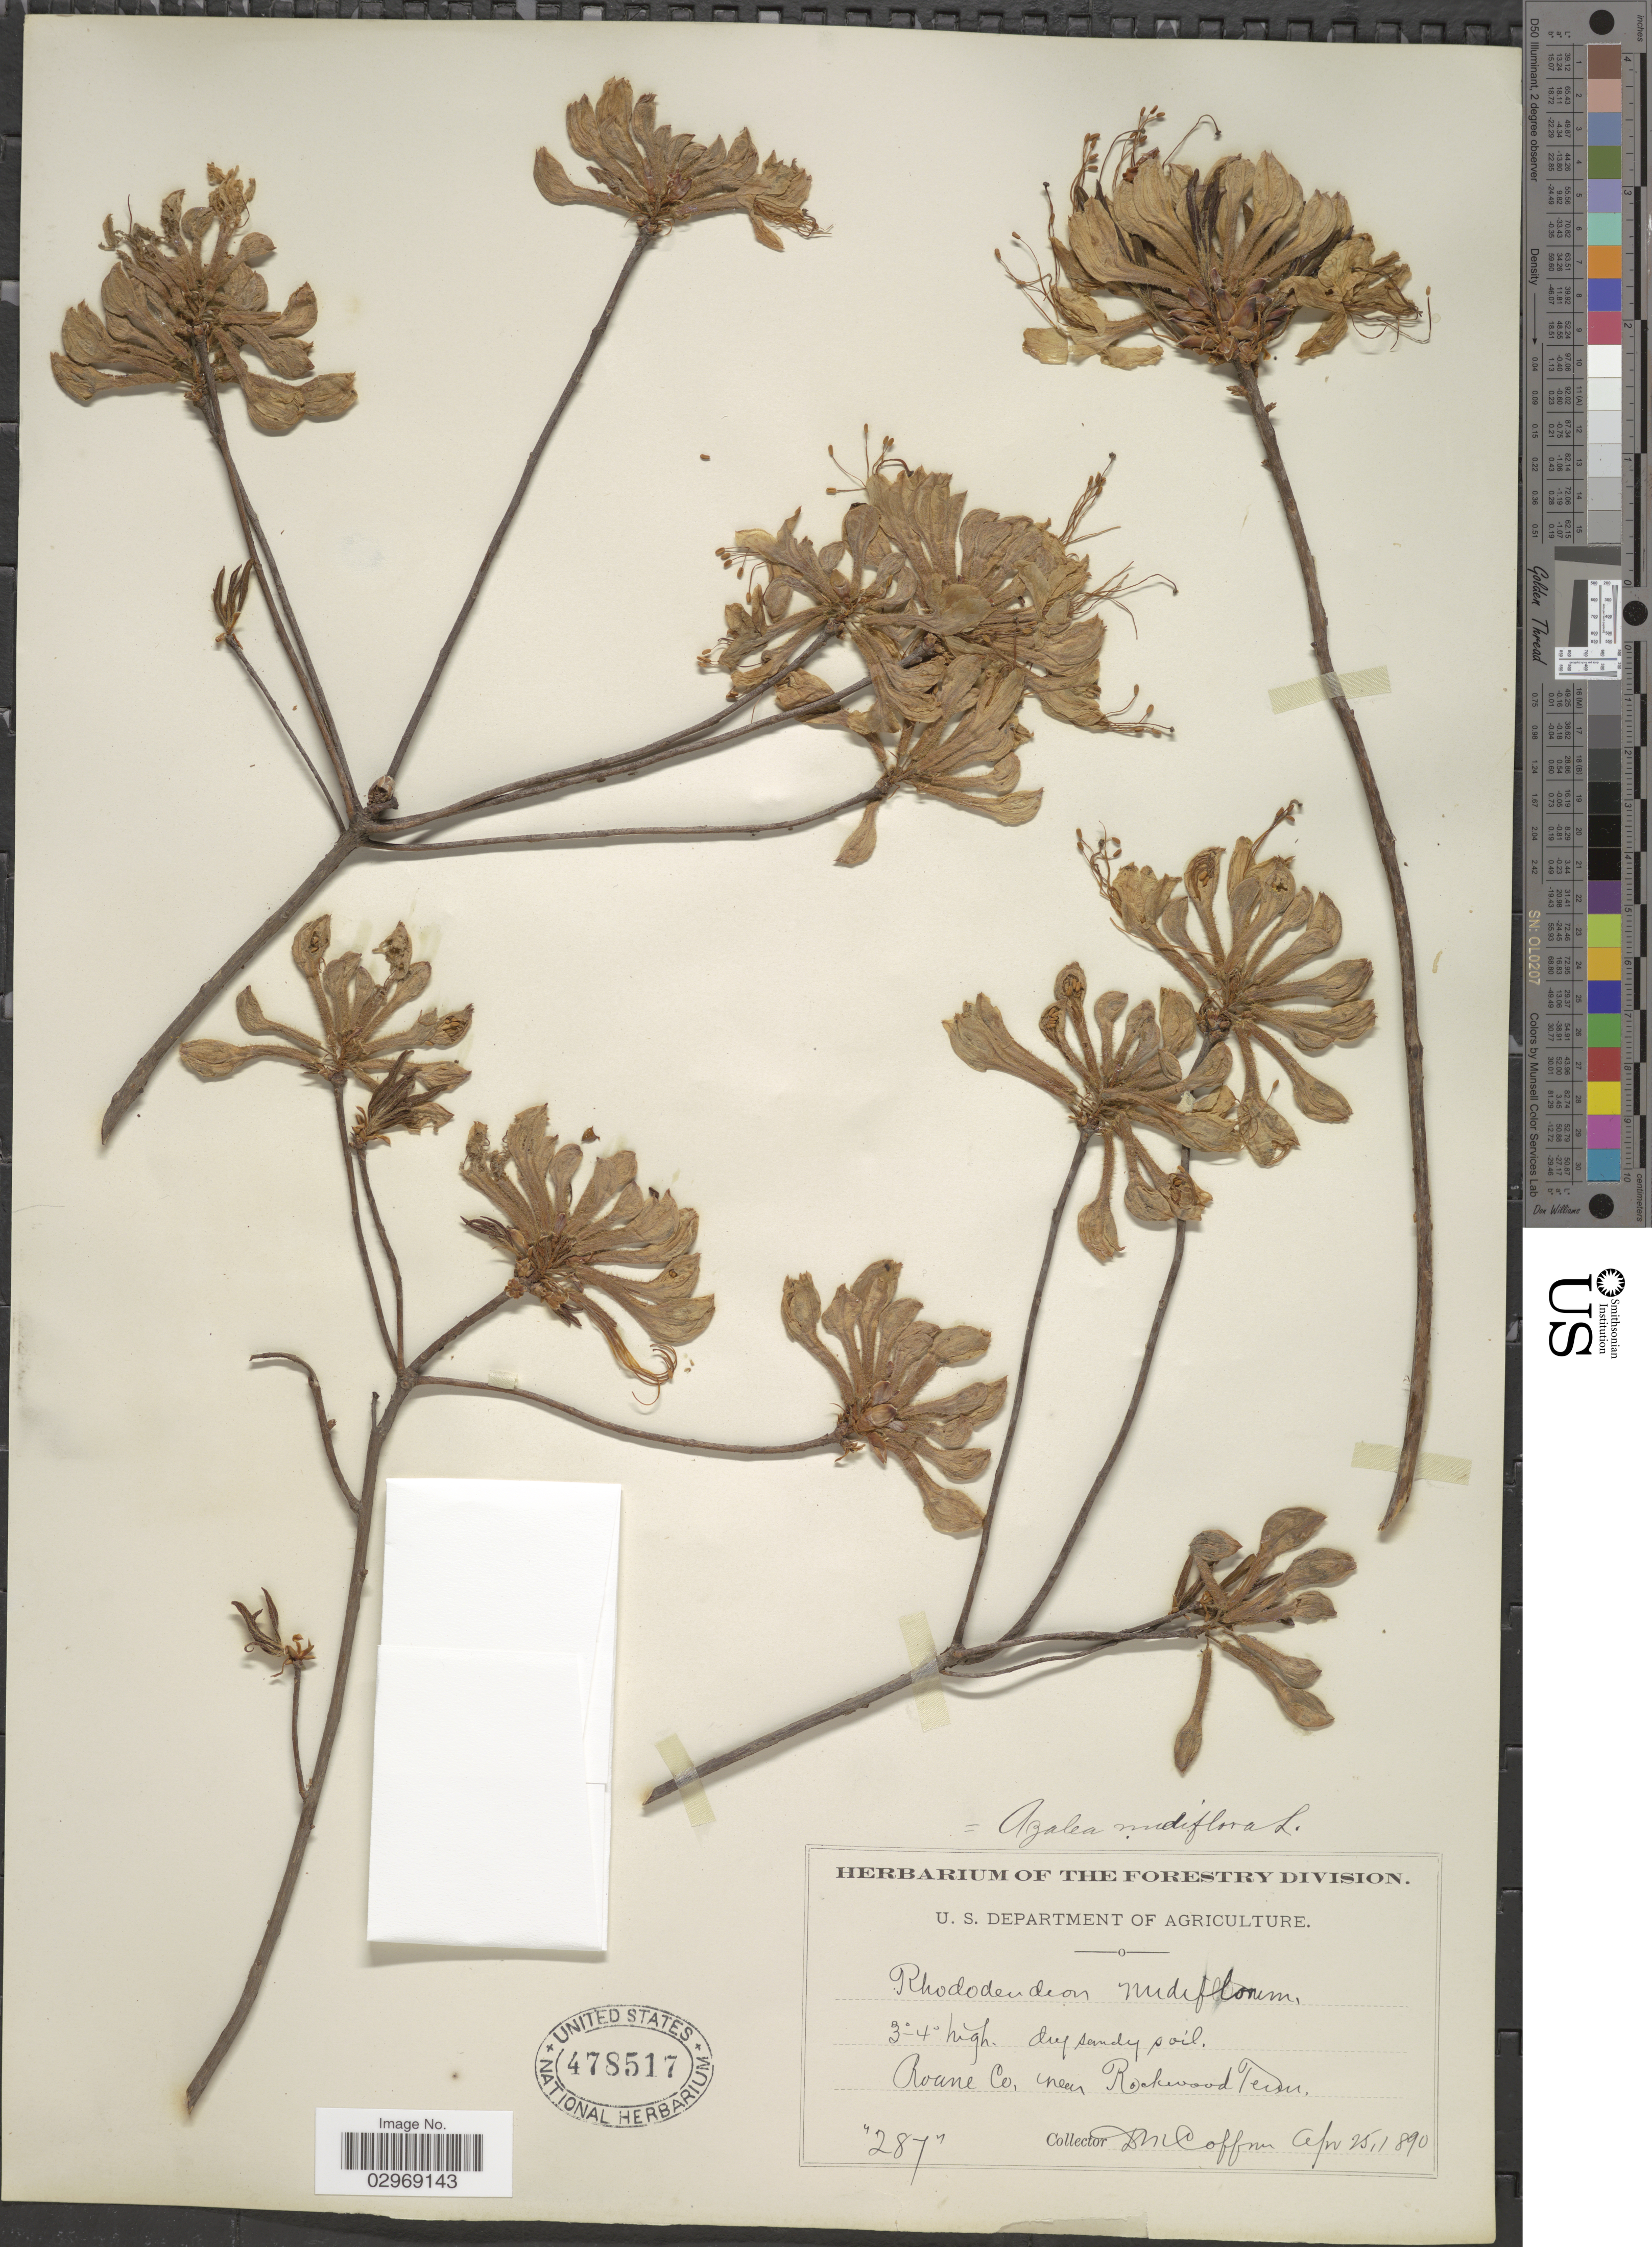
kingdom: Plantae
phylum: Tracheophyta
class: Magnoliopsida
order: Ericales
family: Ericaceae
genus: Rhododendron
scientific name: Rhododendron nudiflorum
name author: Torr.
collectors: D. M. Coffman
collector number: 287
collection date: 1890-04-25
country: United States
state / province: Tennessee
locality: Roane Co., near Rockwood Tenn.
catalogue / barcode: US 478517